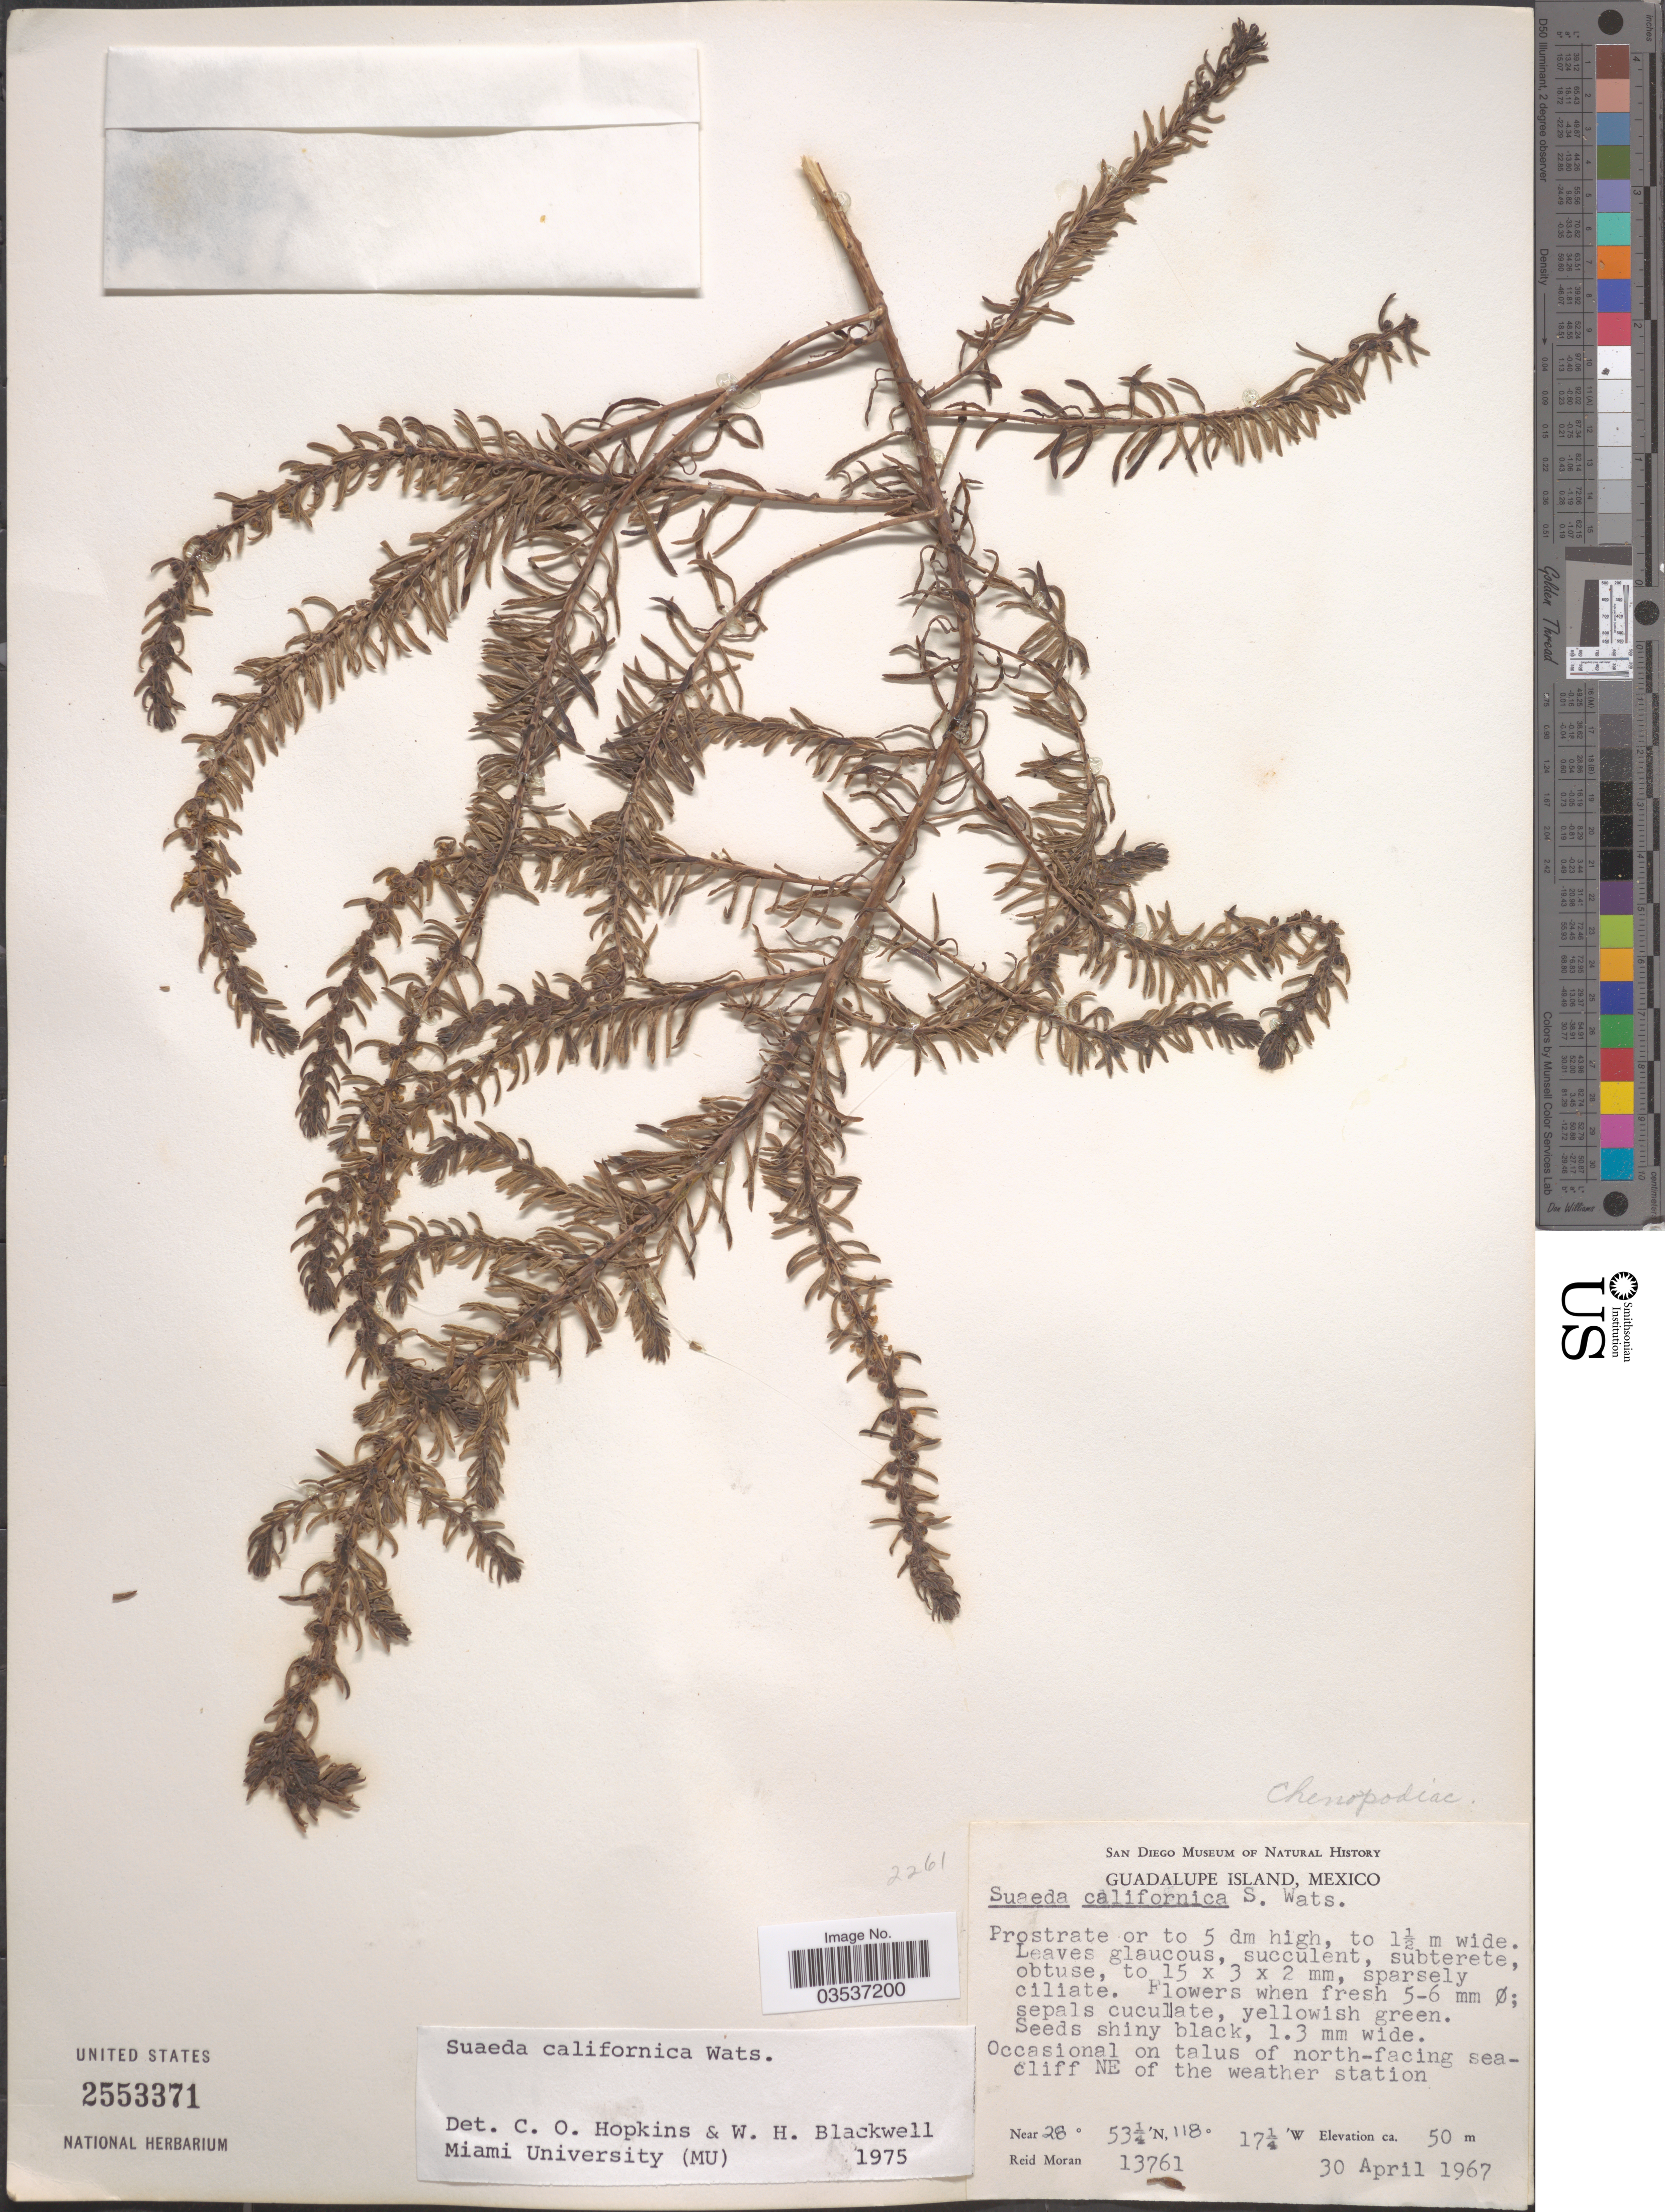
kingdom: Plantae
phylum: Tracheophyta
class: Magnoliopsida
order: Caryophyllales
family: Amaranthaceae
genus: Suaeda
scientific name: Suaeda californica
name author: S. Watson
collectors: R. Moran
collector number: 13761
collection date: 1967-04-30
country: Mexico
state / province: Baja California Norte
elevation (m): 50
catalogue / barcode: US 2553371